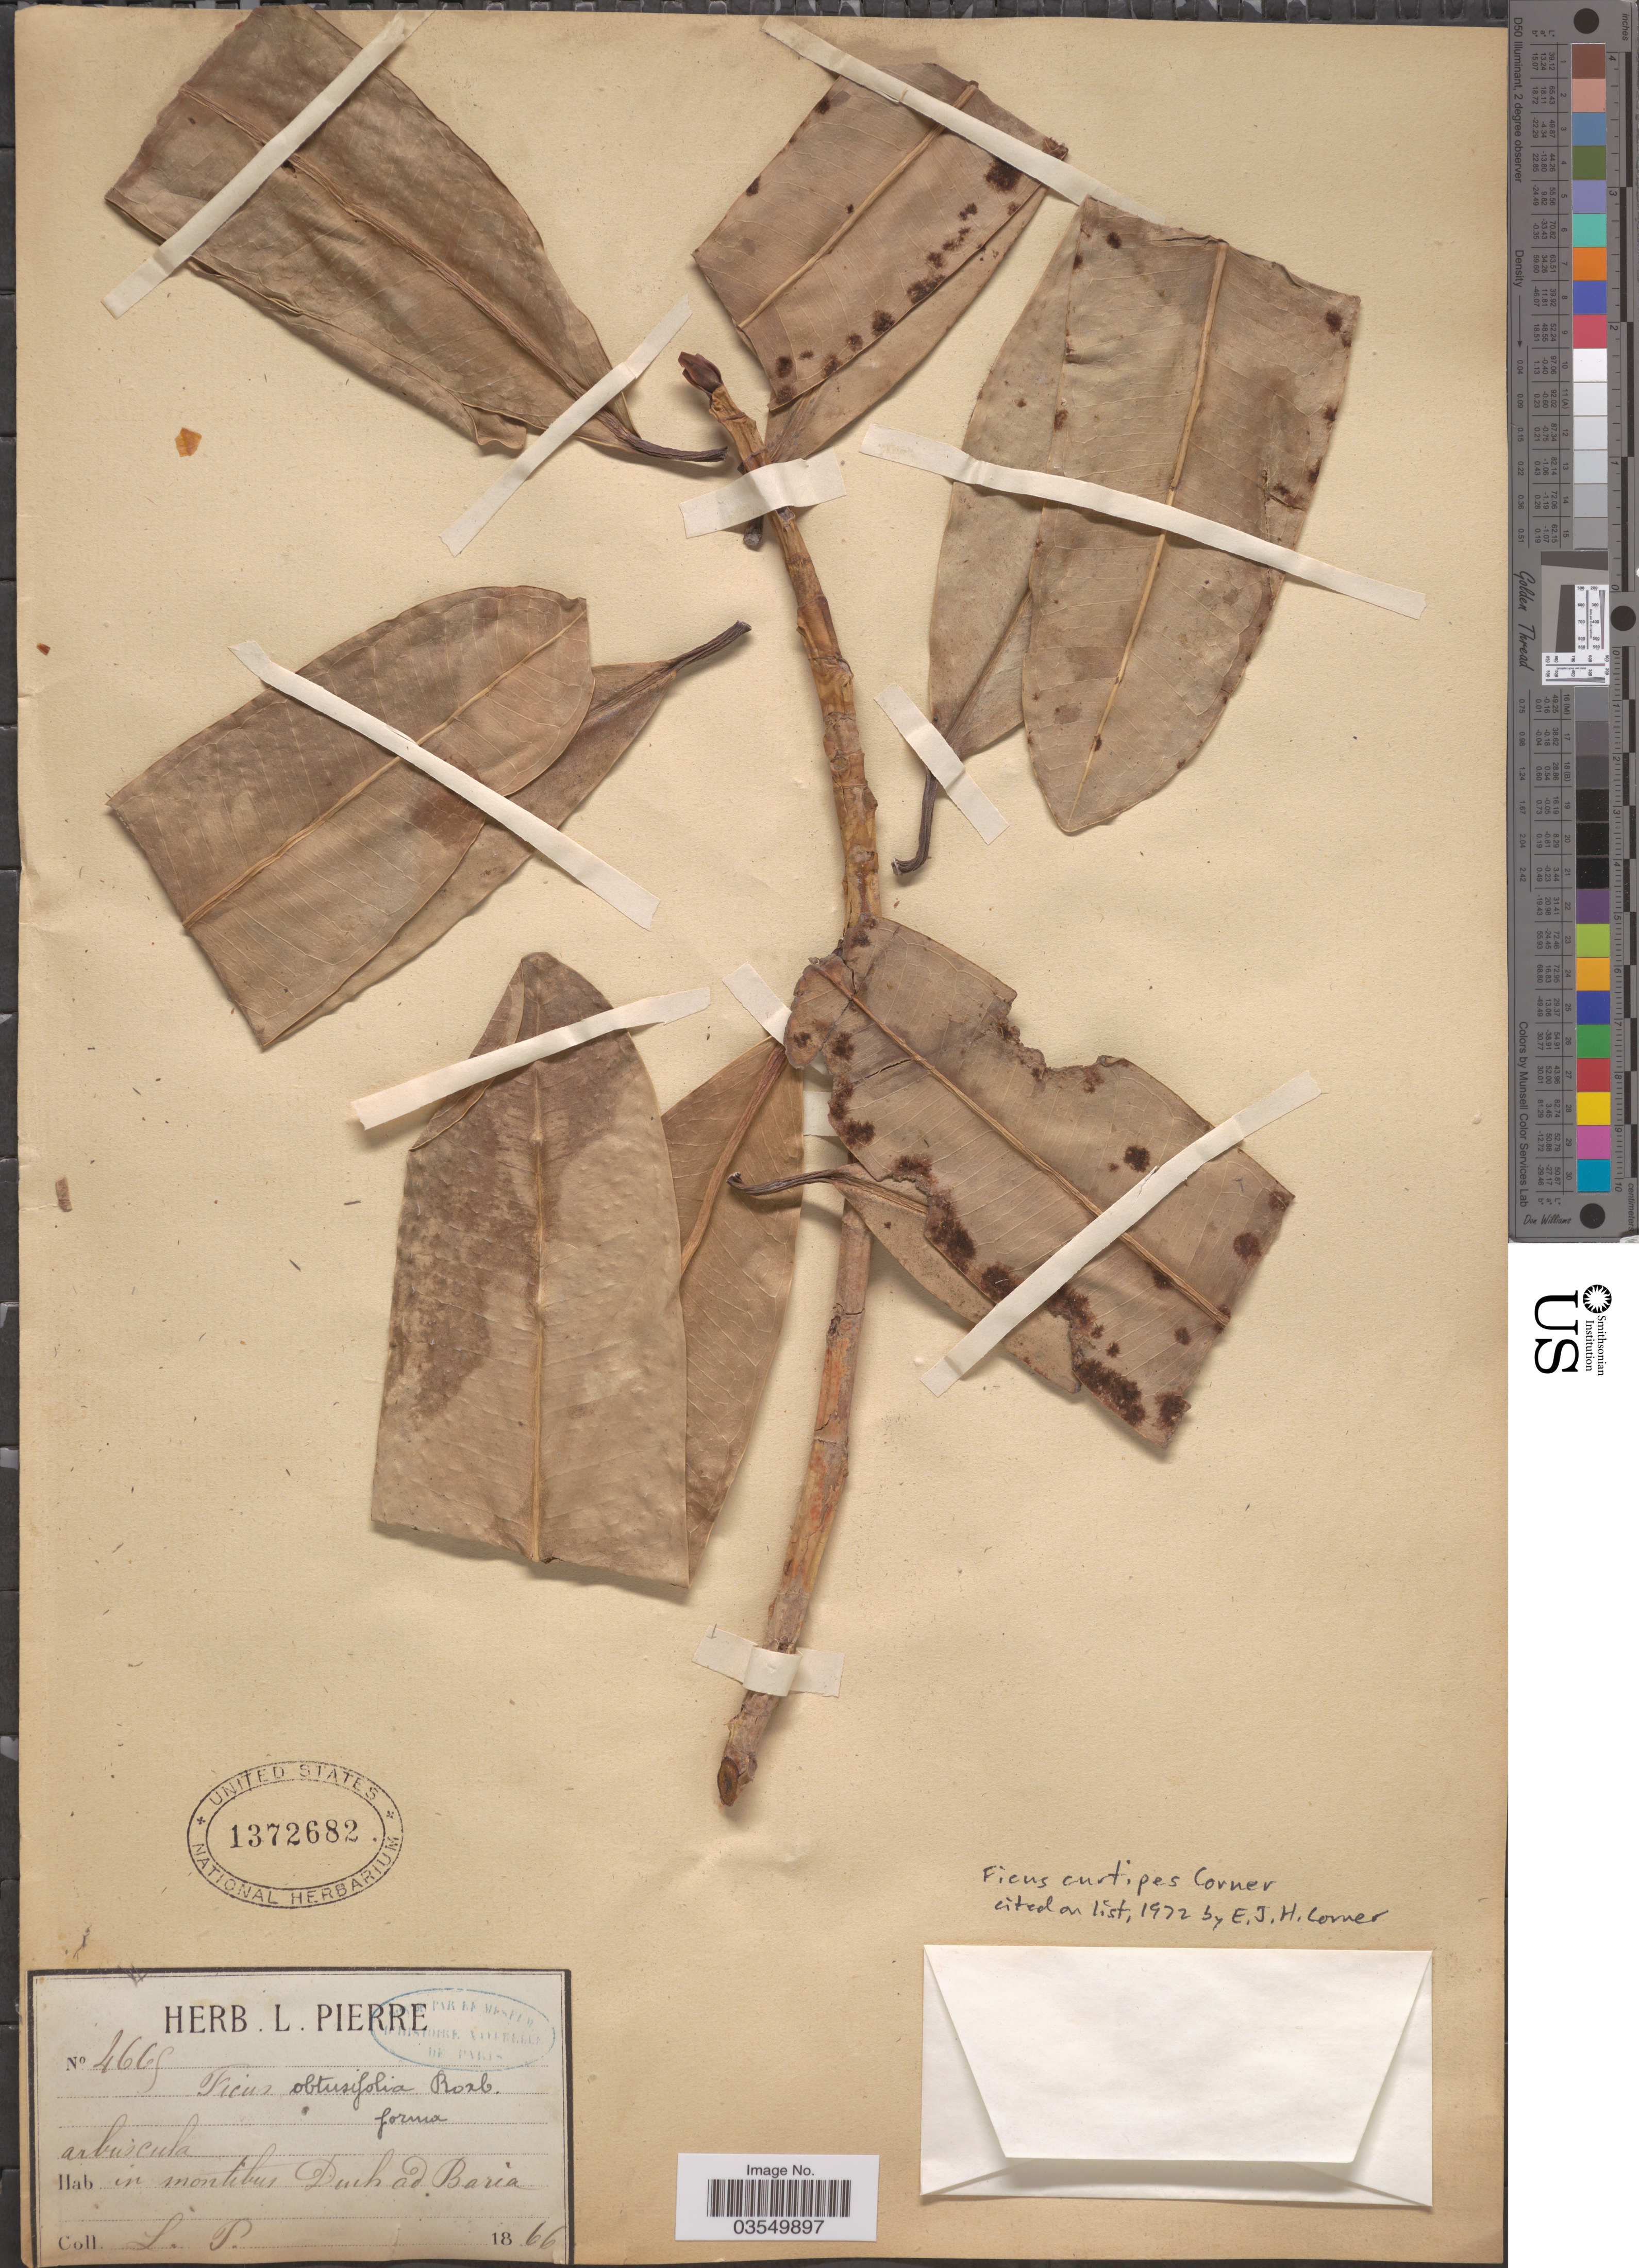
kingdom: Plantae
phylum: Tracheophyta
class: Magnoliopsida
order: Rosales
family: Moraceae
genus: Ficus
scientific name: Ficus curtipes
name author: Corner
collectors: L. Pierre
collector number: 4665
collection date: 1866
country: Vietnam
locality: In montibus Dinh ad Baria.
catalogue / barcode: US 1372682